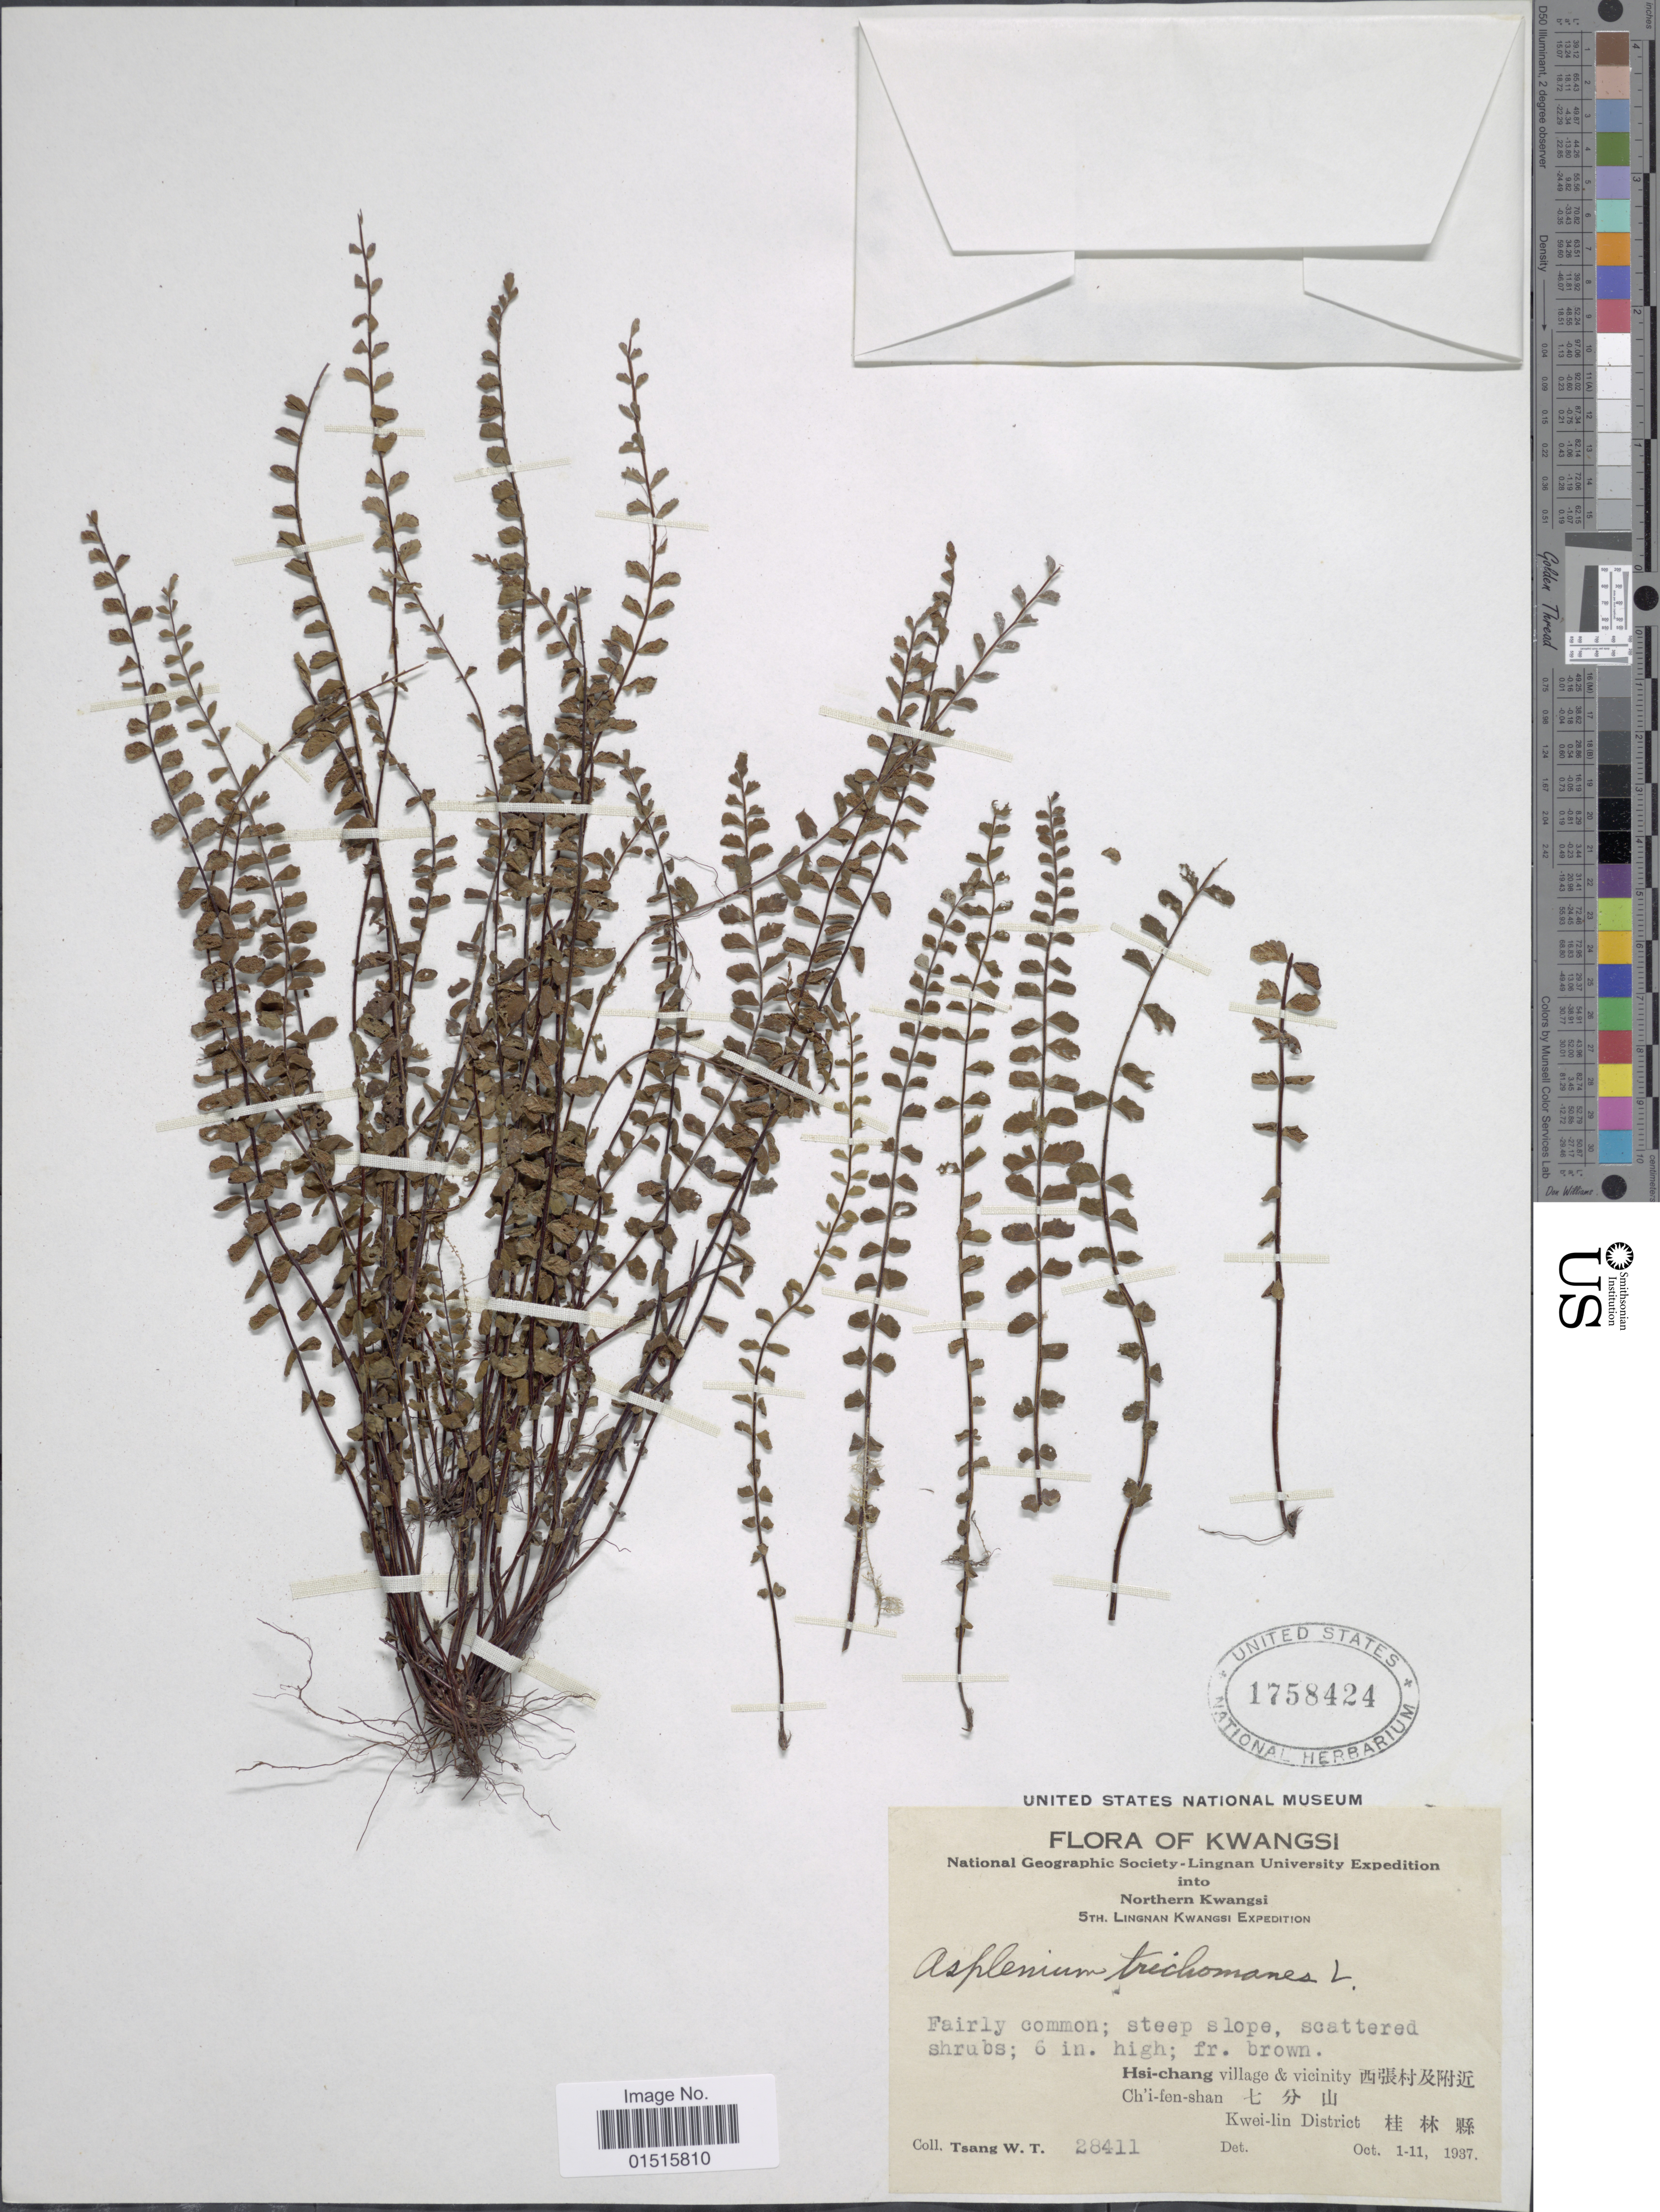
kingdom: Plantae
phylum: Tracheophyta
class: Polypodiopsida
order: Polypodiales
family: Aspleniaceae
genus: Asplenium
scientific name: Asplenium trichomanes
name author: L.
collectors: W. T. Tsang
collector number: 28411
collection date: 1937-10-01/1937-10-11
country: China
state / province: Guangxi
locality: Northern Kwangsi, Hsi-chang village & vicinity Ch'i- fen-shan, Kwei-lin district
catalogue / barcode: US 1758424